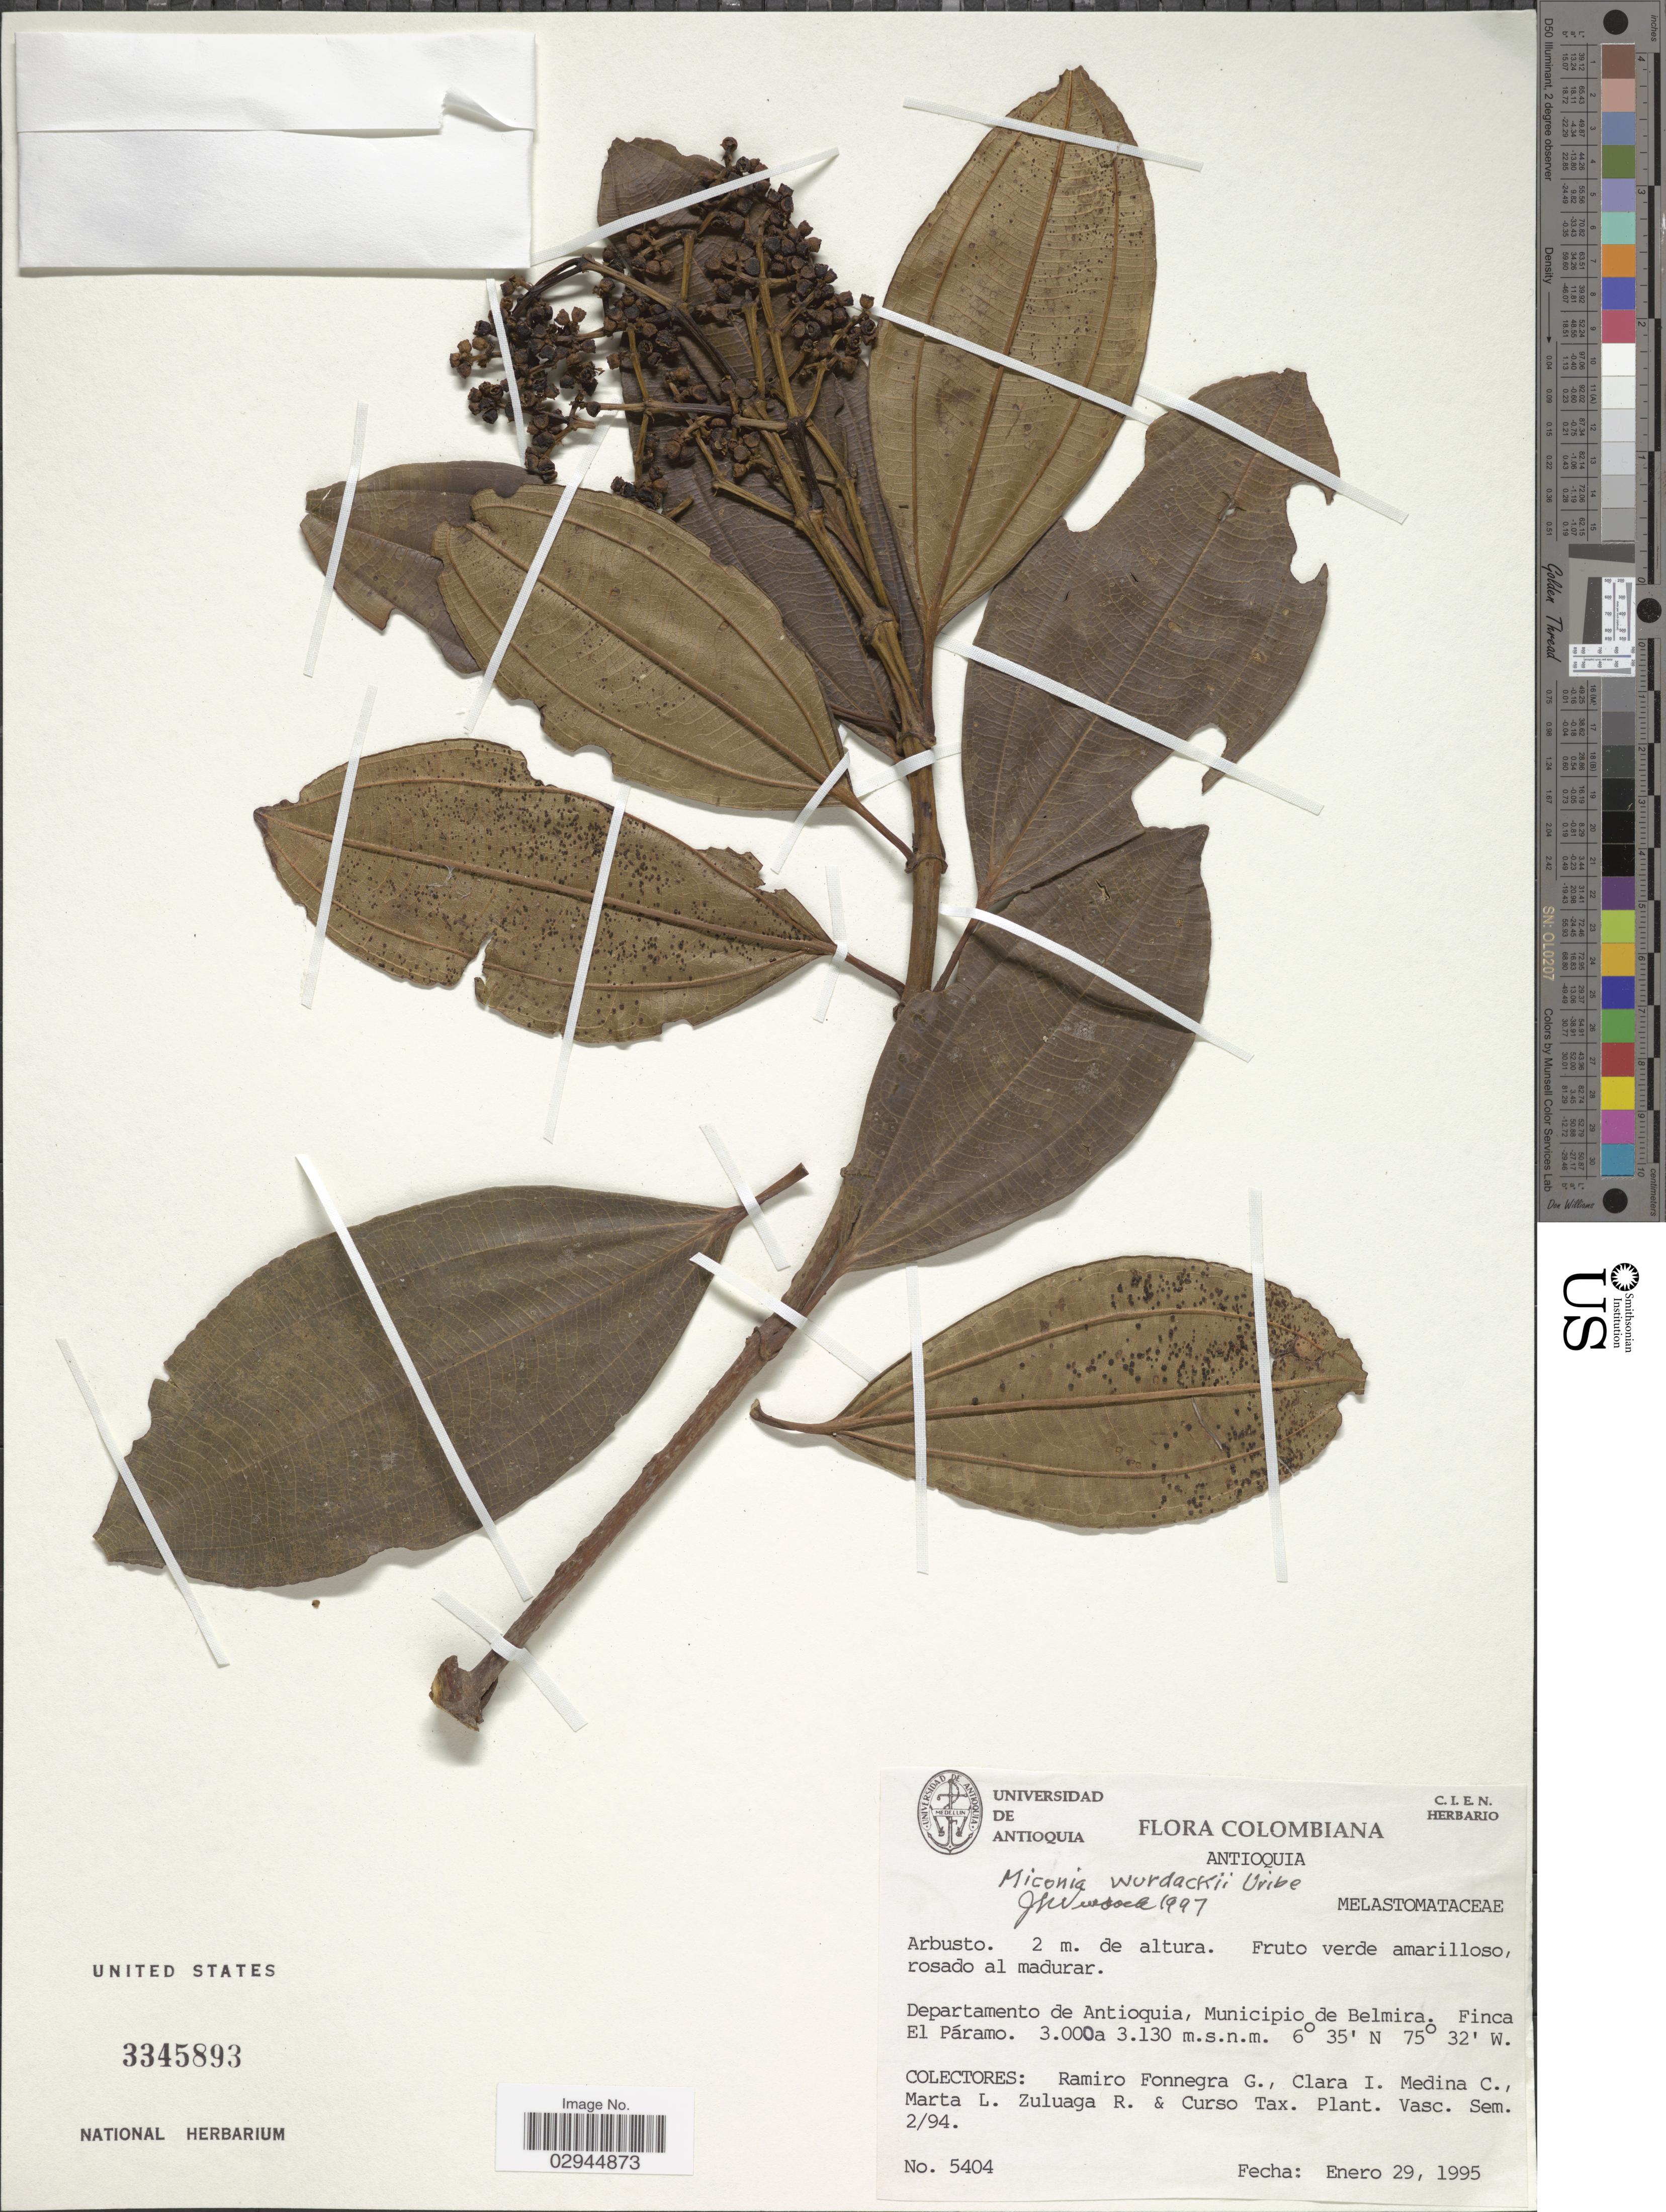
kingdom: Plantae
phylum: Tracheophyta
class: Magnoliopsida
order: Myrtales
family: Melastomataceae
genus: Miconia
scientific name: Miconia wurdackii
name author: L. Uribe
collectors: R. Fonnegra G., C. Medina C., M. Zuluaga R. & Curso Tax. Plant. Vasc. Sem. 2/94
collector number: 5404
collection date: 1995-01-29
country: Colombia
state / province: Antioquia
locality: Departamento de Antioquia, Municipio de Belmira. Finca El Páramo.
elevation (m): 3000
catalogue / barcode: US 3345893